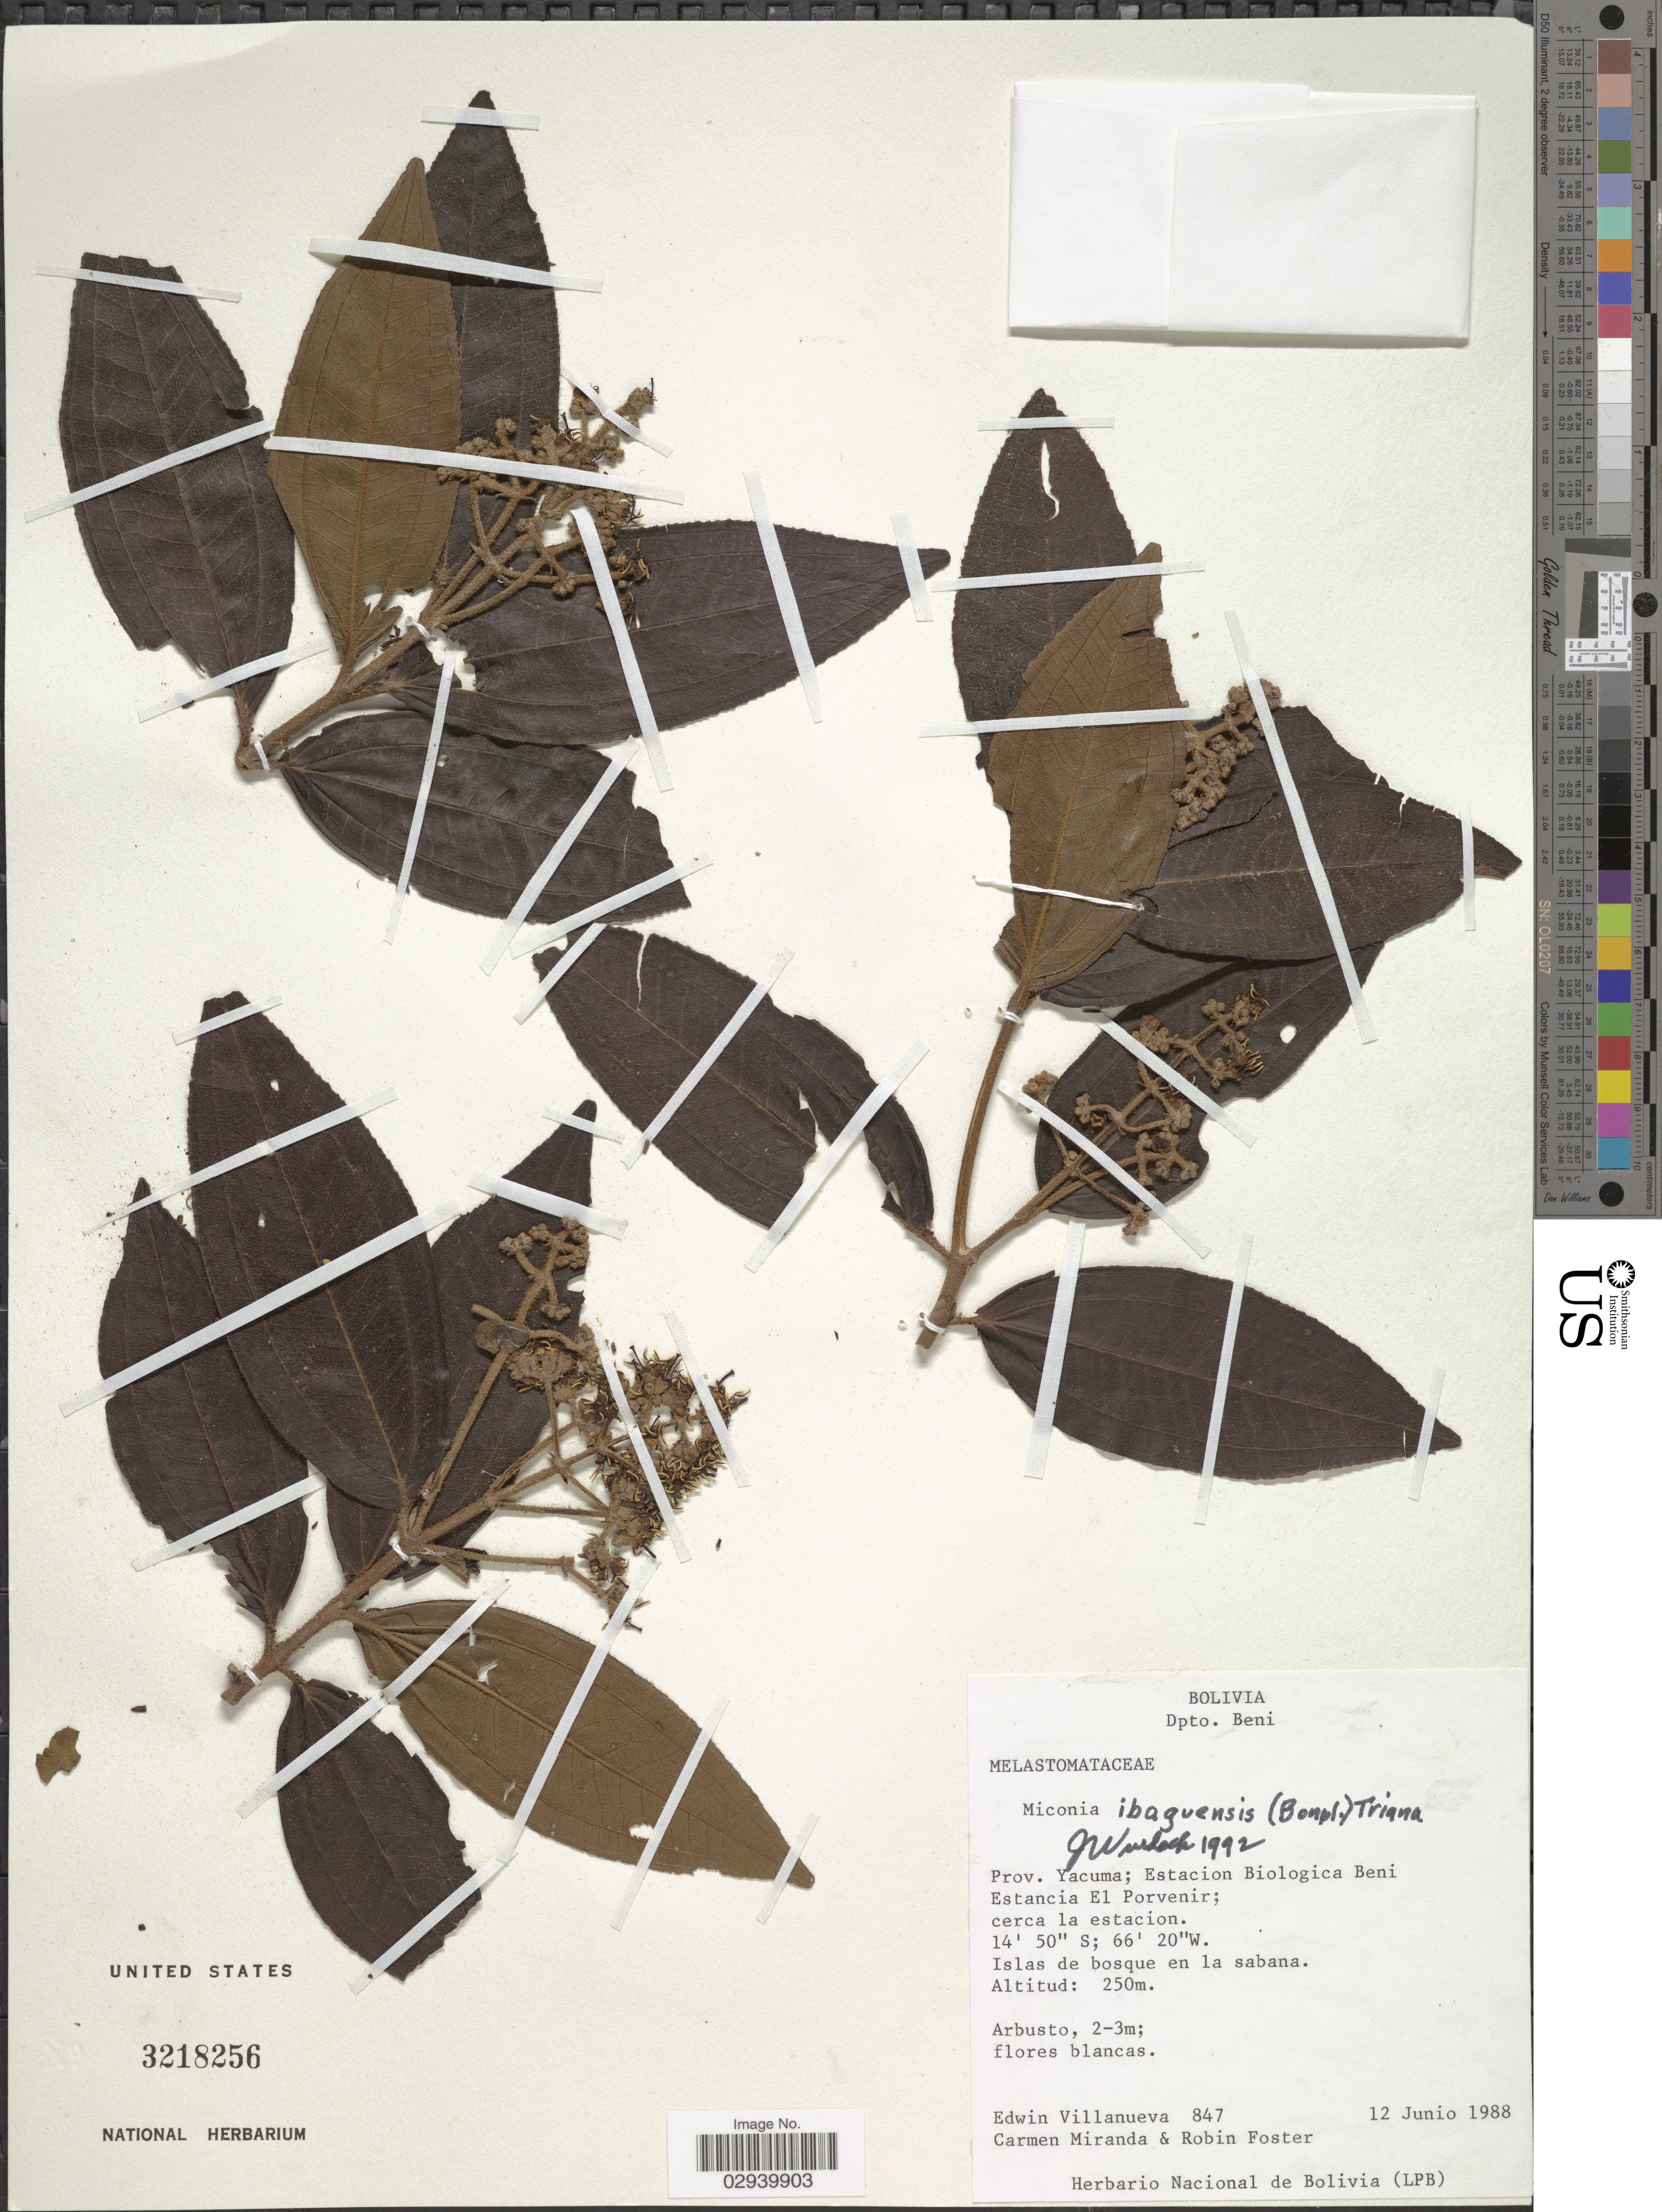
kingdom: Plantae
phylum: Tracheophyta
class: Magnoliopsida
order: Myrtales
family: Melastomataceae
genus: Miconia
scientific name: Miconia ibaguensis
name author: (Bonpl.) Triana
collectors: E. Villanueva, C. Miranda & R. B. Foster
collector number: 847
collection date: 1988-06-12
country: Bolivia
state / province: Beni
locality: Dpto. Beni. Prov. Yacuma; Estacion Biologica Beni. Estancia El Porvenir.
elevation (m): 250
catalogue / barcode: US 3218256